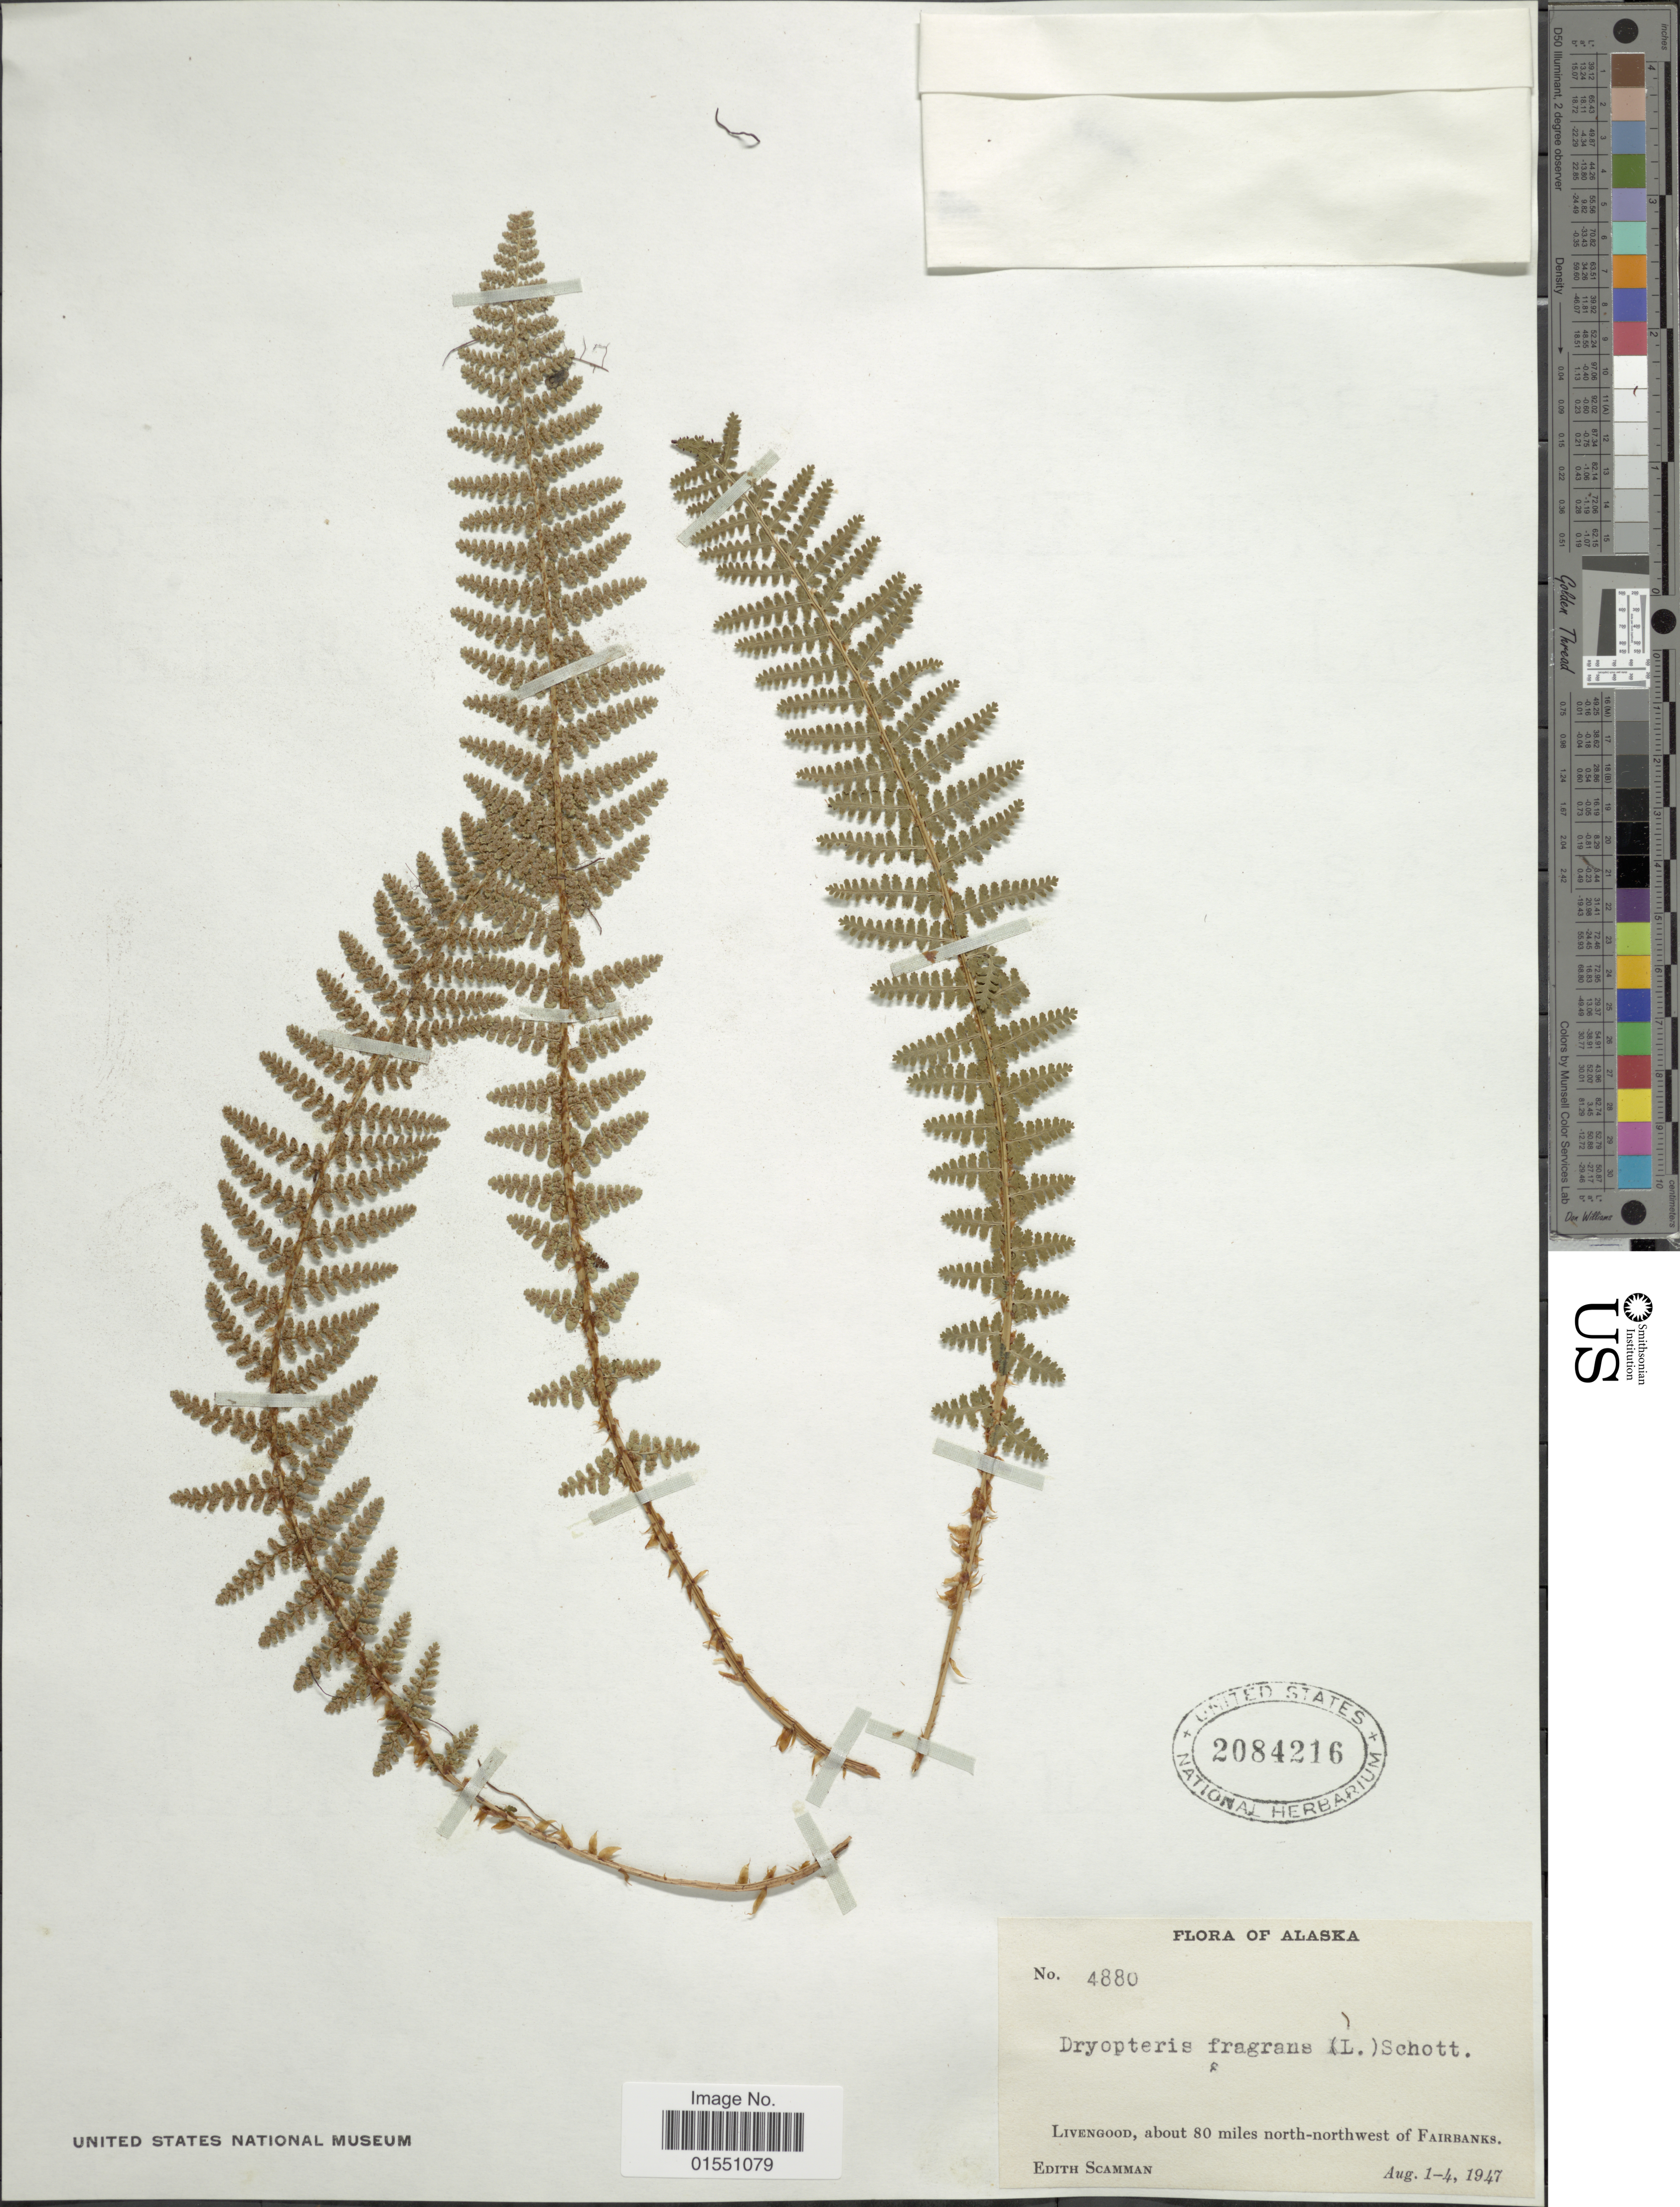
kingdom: Plantae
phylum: Tracheophyta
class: Polypodiopsida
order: Polypodiales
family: Dryopteridaceae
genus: Dryopteris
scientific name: Dryopteris fragrans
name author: (L.) Schott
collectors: E. Scamman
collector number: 4880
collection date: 1947-08-01/1947-08-04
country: United States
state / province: Alaska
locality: Livengood, about 80 miles north-northwest of Fairbanks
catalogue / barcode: US 2084216